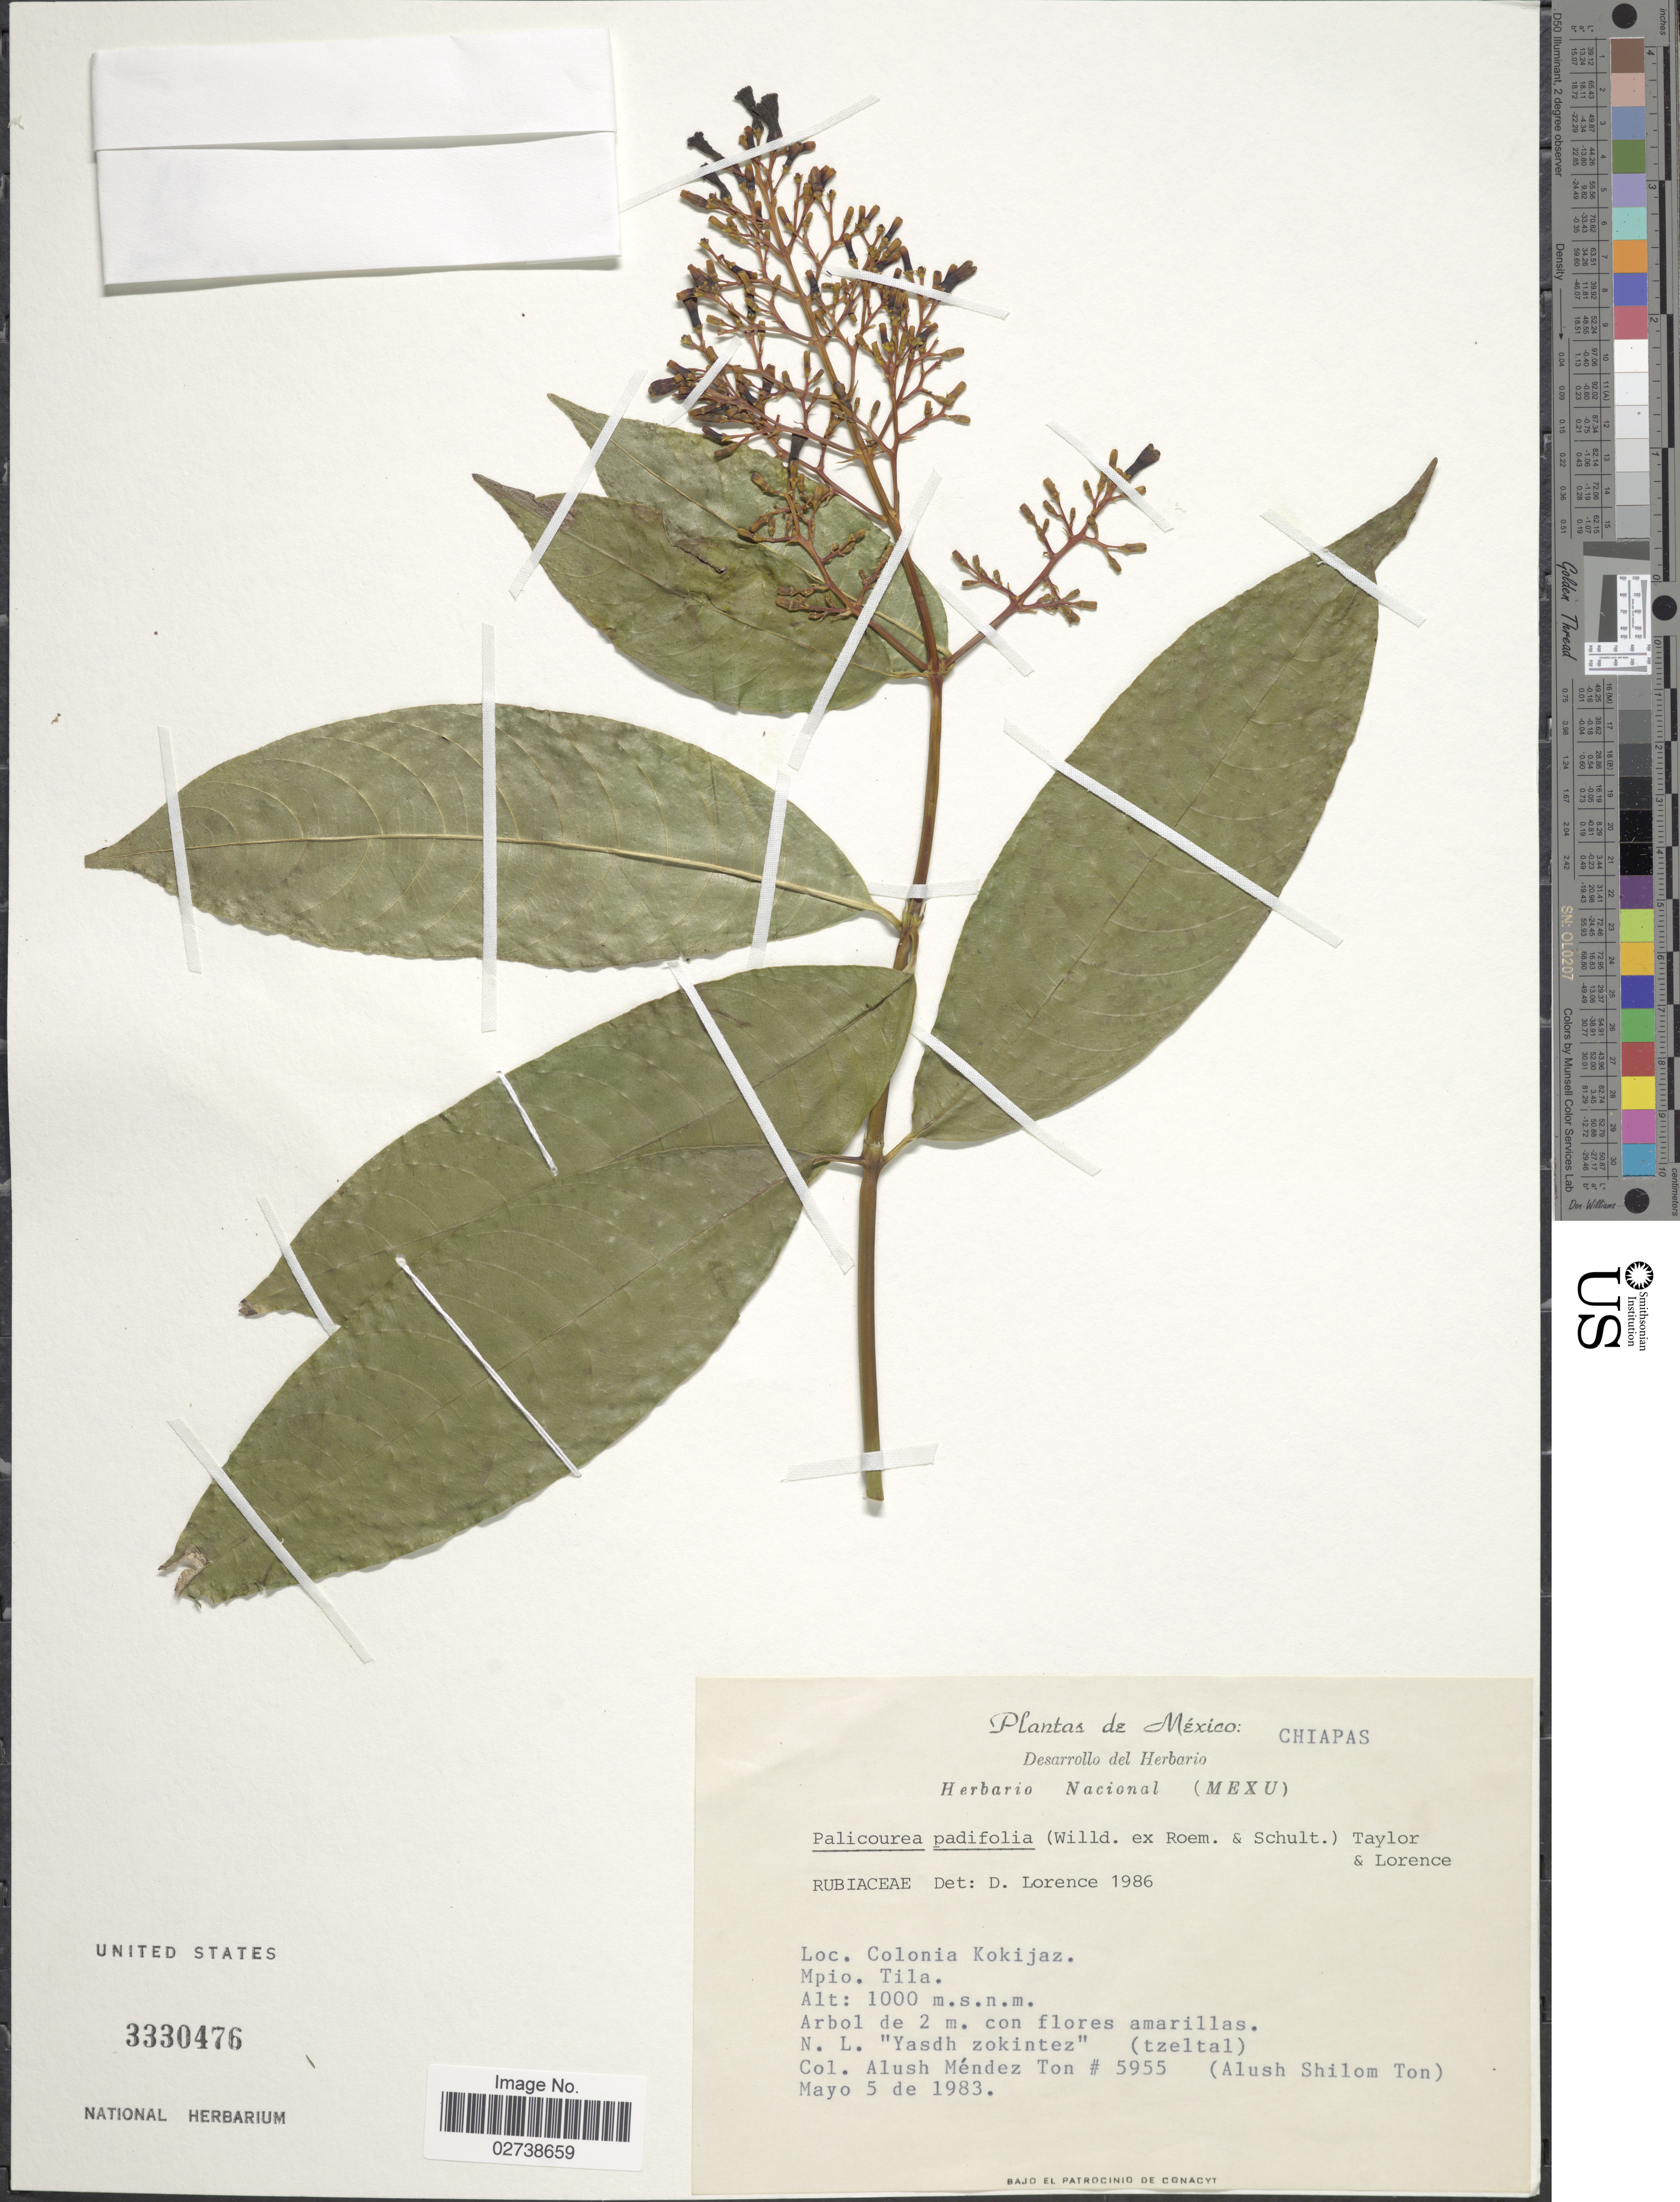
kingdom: Plantae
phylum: Tracheophyta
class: Magnoliopsida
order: Gentianales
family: Rubiaceae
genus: Palicourea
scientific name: Palicourea padifolia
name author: (Humb. & Bonpl. ex Roem. & Schult.) C.M. Taylor & Lorence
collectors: A. M. Ton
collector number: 5955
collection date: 1983-05-05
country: Mexico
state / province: Chiapas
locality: Colonia Kokijaz, Mpio Tila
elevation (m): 1000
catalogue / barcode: US 3330476